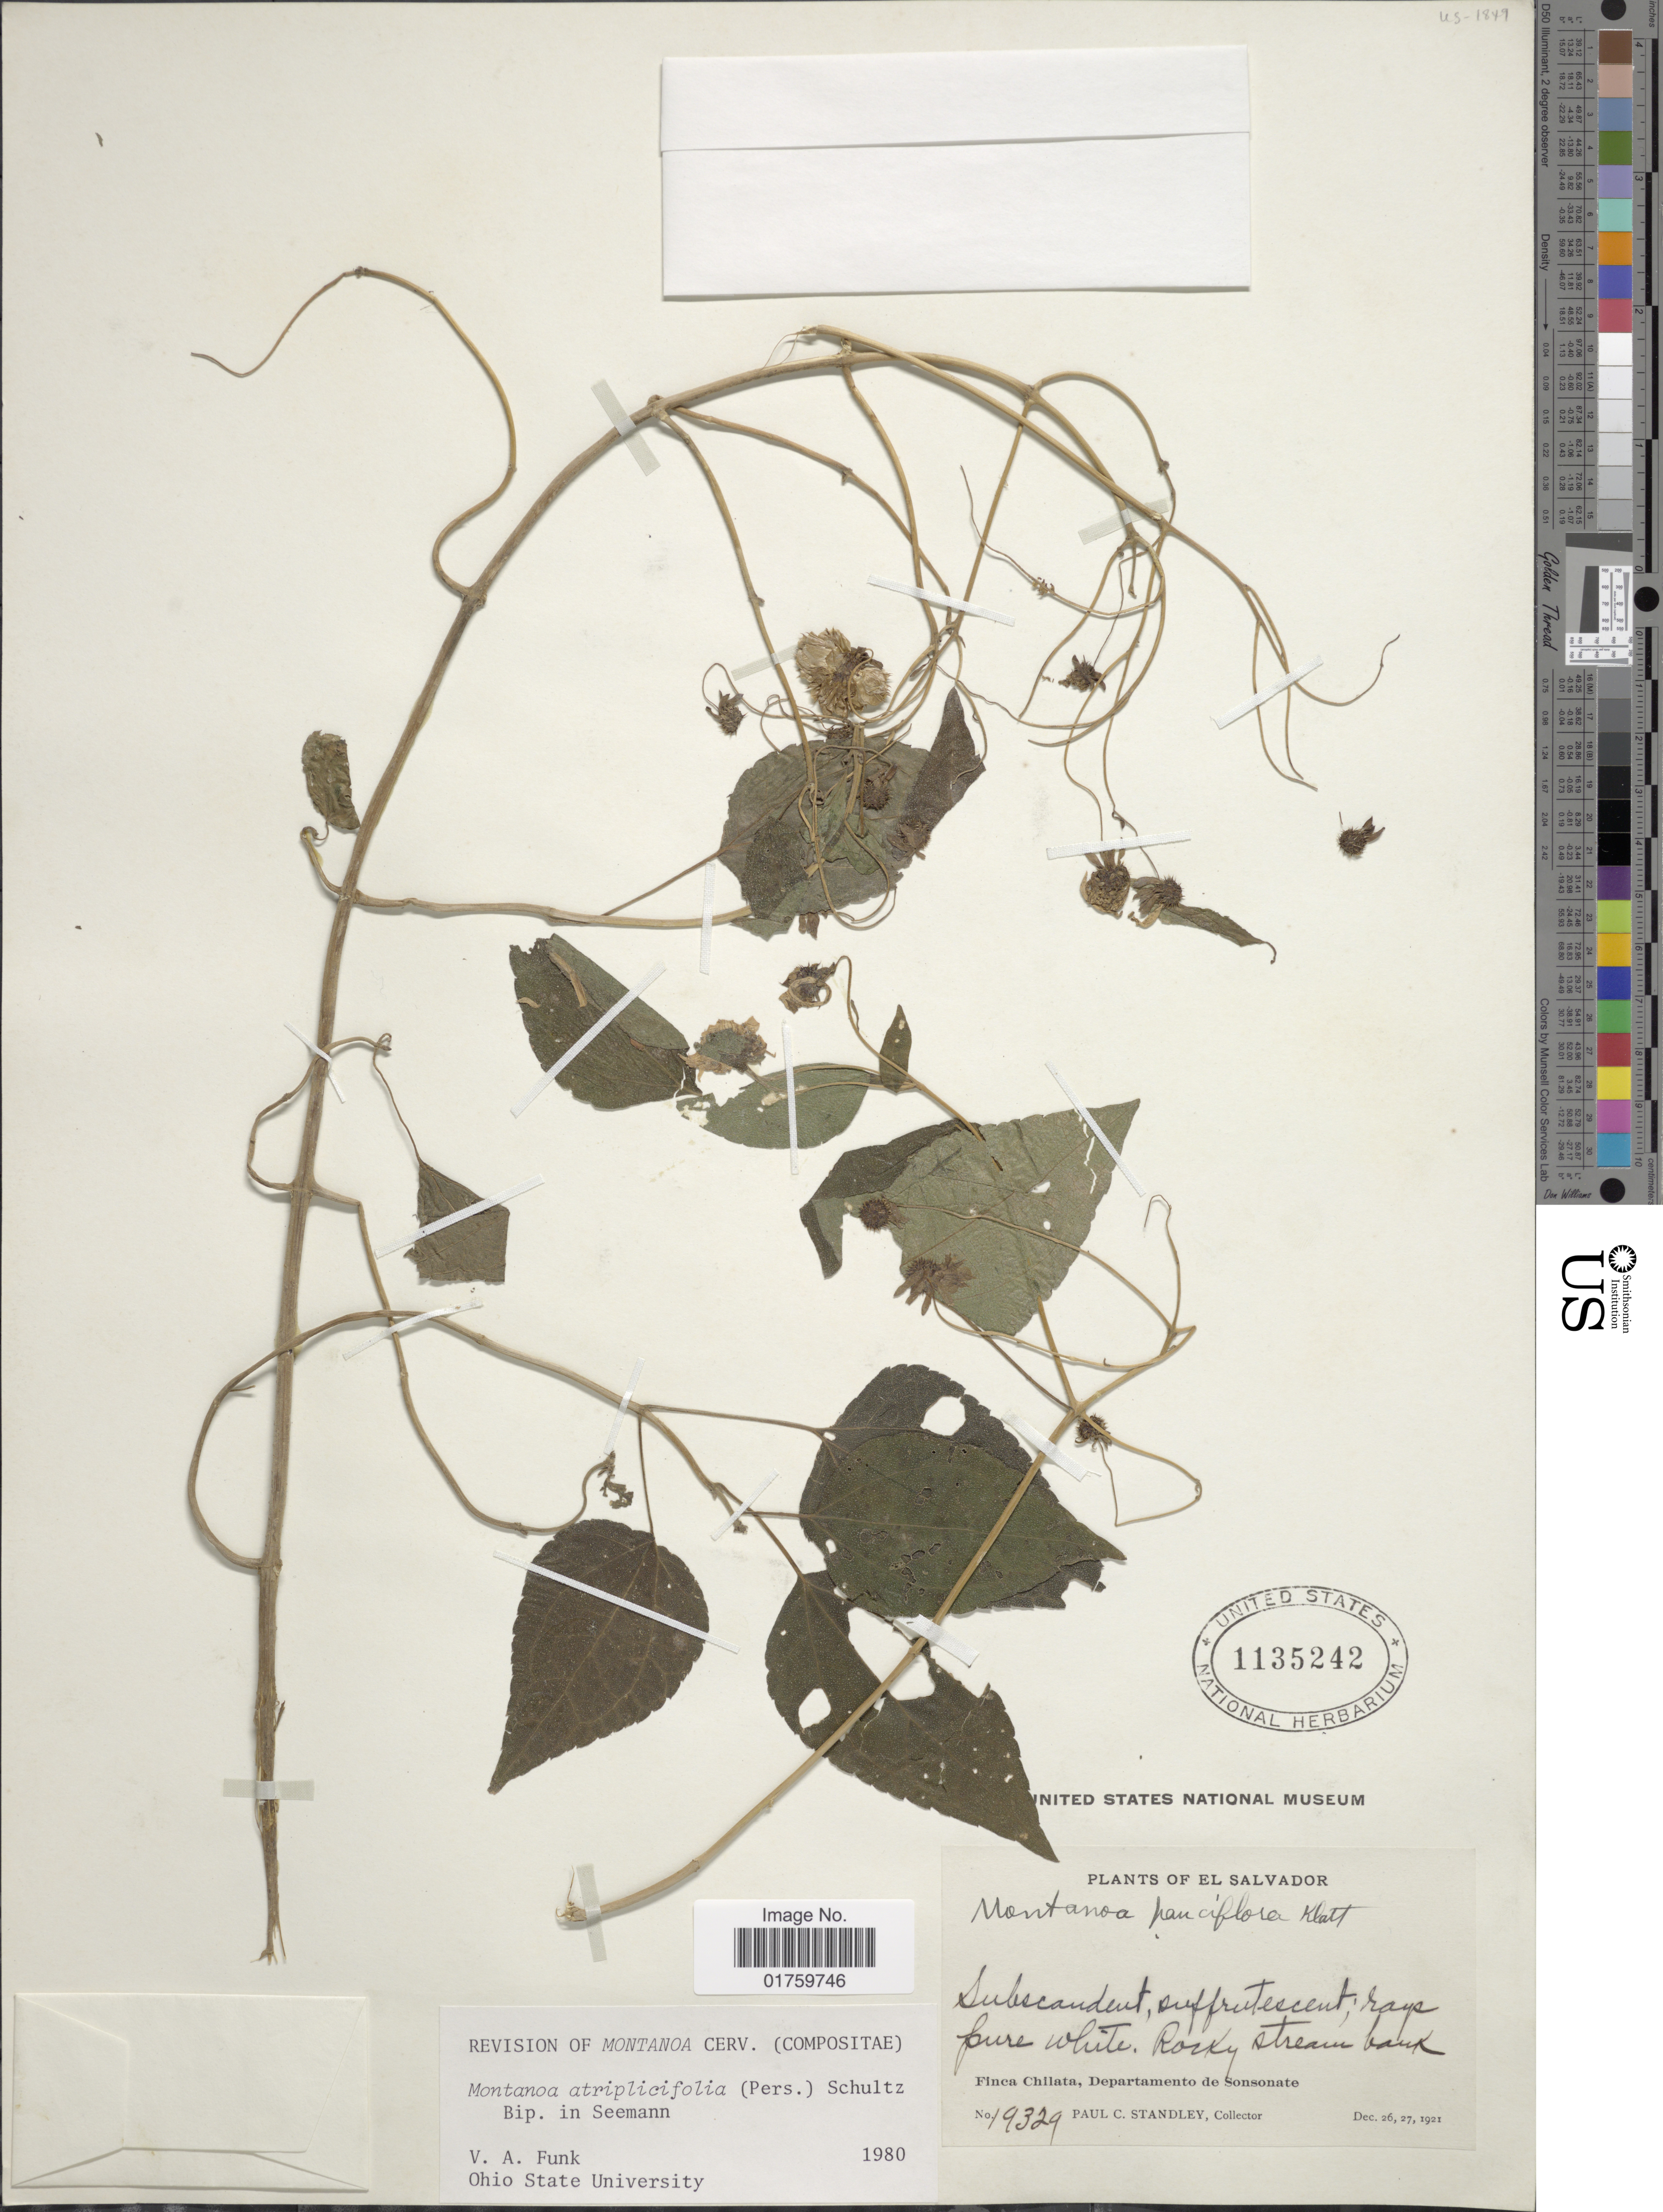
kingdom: Plantae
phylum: Tracheophyta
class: Magnoliopsida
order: Asterales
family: Asteraceae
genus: Montanoa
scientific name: Montanoa atriplicifolia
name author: (Pers.) Sch. Bip.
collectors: P. C. Standley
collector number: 19329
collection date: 1921-12-26/1921-12-27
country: El Salvador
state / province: Sonsonate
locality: Finca Chilat, rocky stream bank.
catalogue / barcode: US 1135242